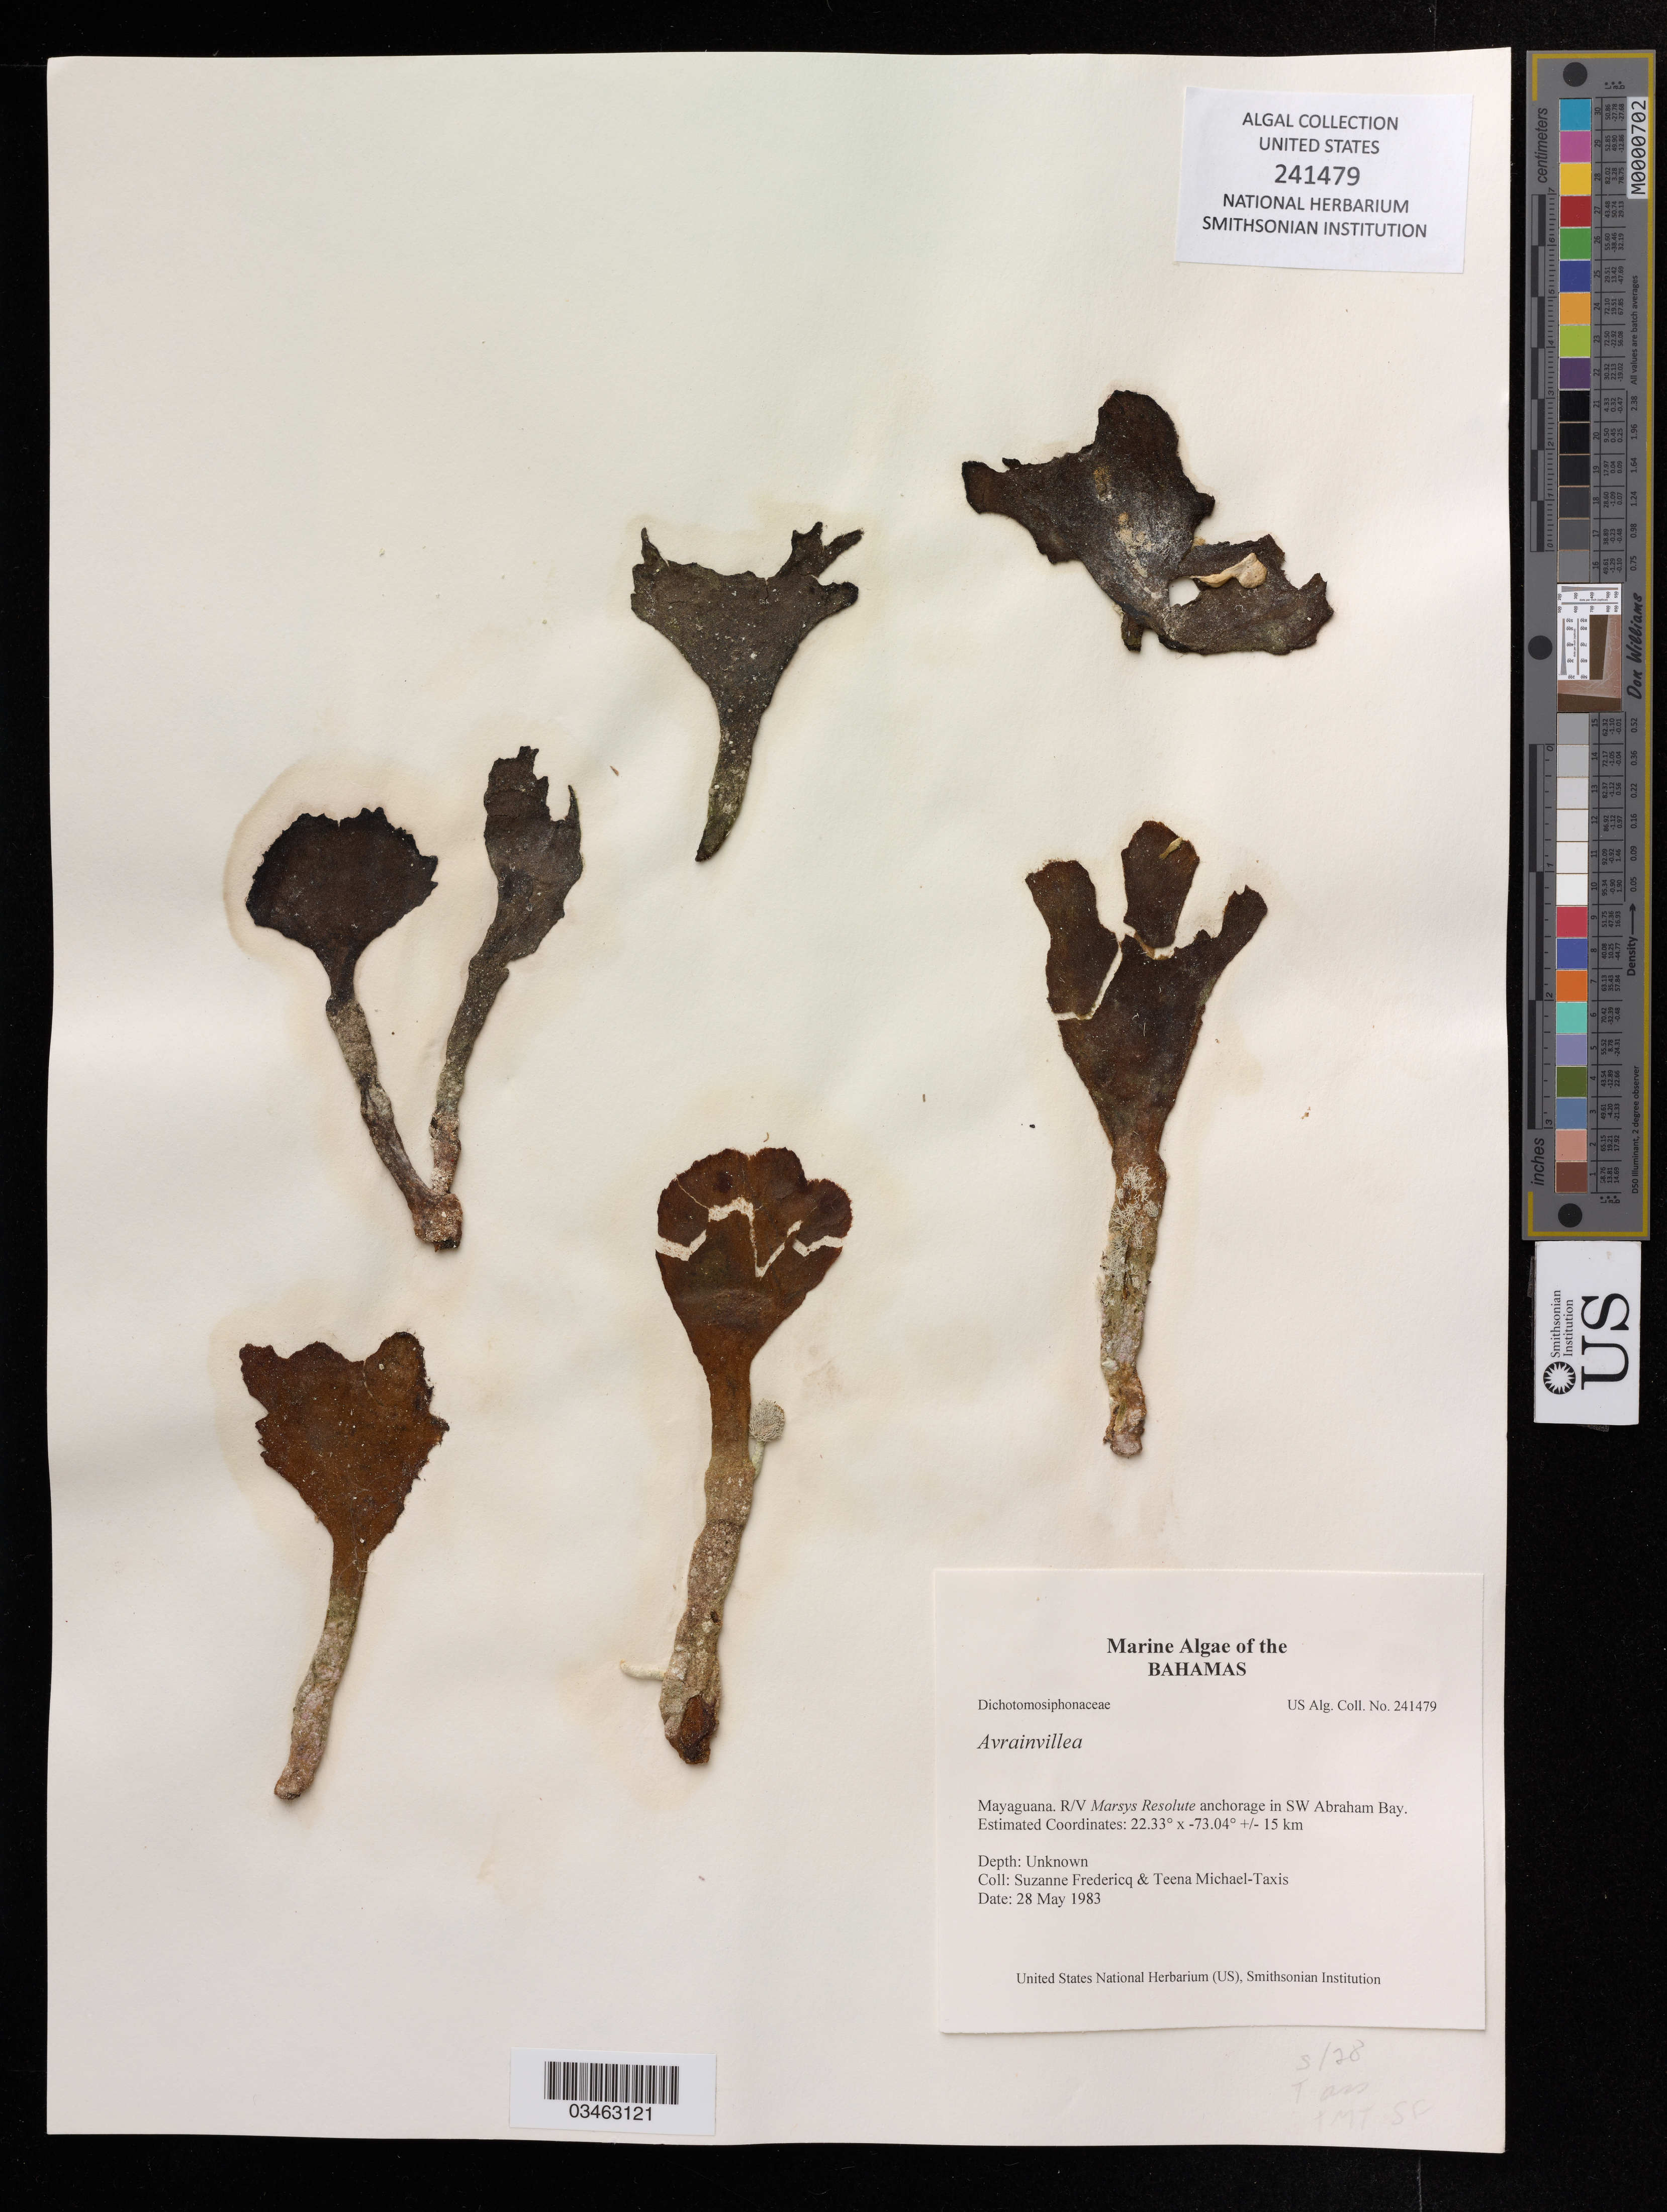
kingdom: Plantae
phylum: Chlorophyta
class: Ulvophyceae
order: Bryopsidales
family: Dichotomosiphonaceae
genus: Avrainvillea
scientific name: Avrainvillea sp.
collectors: S. Fredericq & T. Michael-Taxis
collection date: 1983-05-28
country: Bahamas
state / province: Mayaguana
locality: R/V Marsys Resolute anchorage in SW Abraham Bay.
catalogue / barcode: US 241479